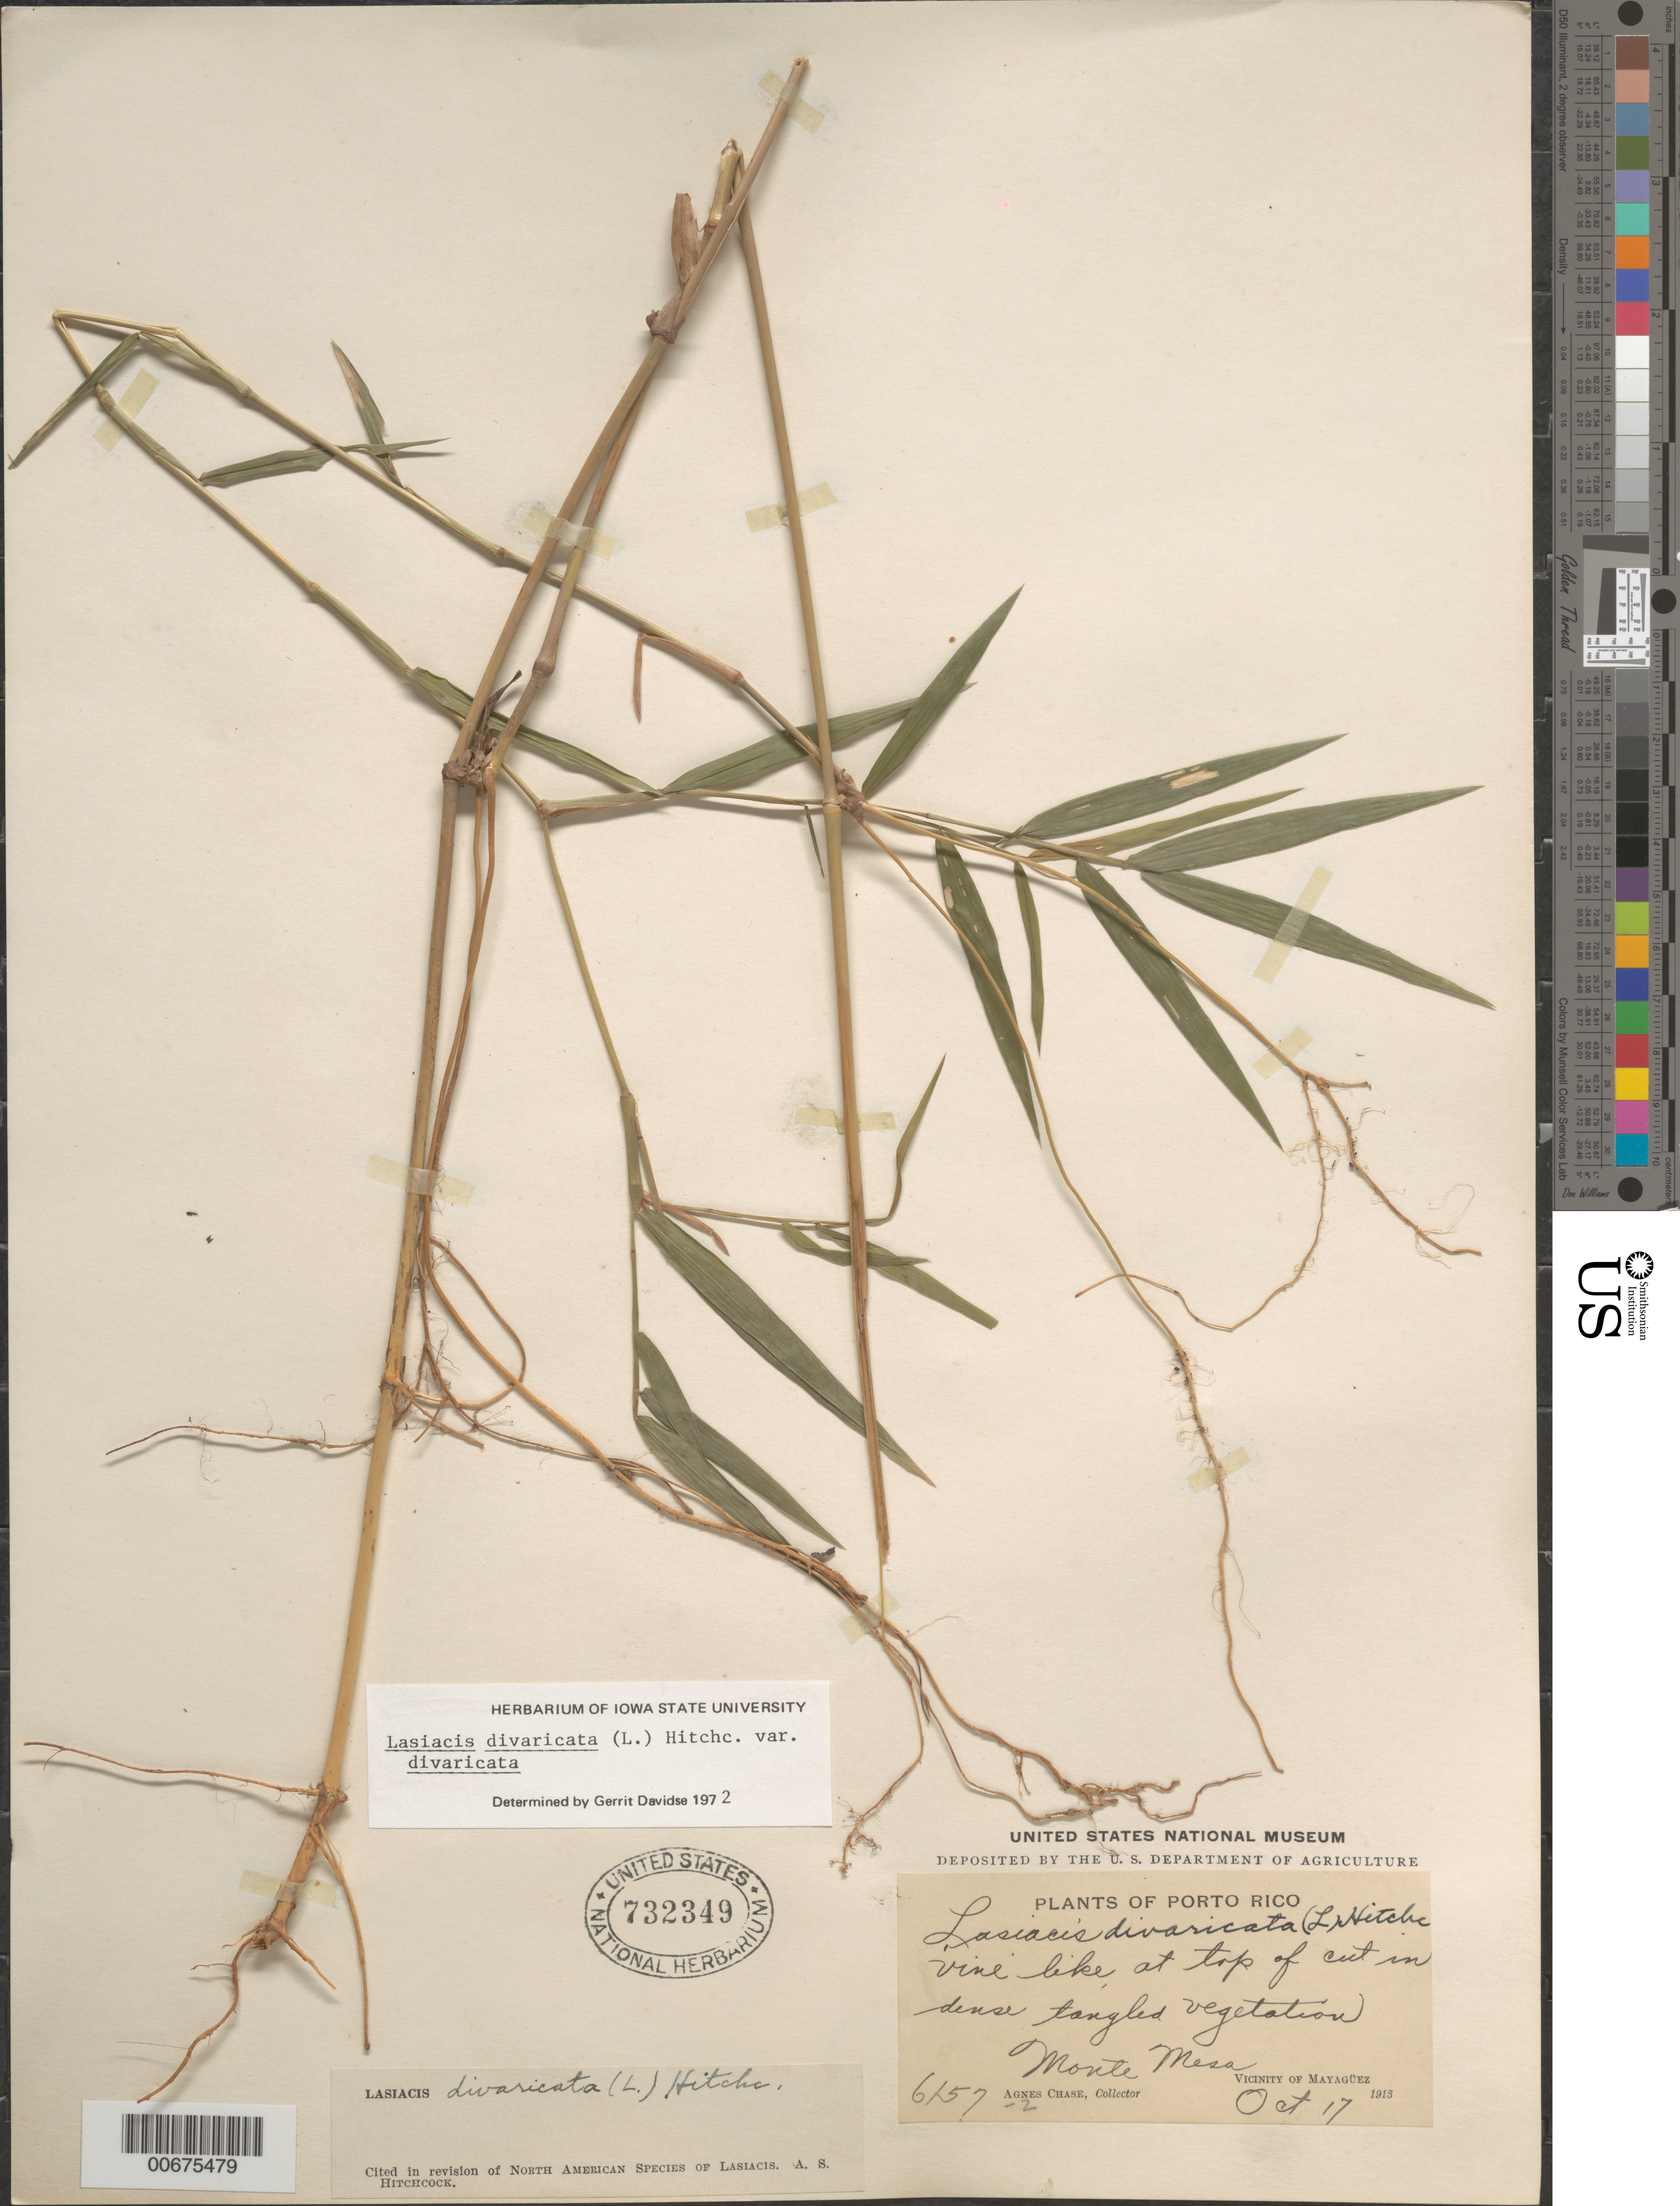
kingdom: Plantae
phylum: Tracheophyta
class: Liliopsida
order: Poales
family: Poaceae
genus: Lasiacis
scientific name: Lasiacis divaricata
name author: (L.) Hitchc.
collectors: A. Chase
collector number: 6157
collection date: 1913-10-17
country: Puerto Rico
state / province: Mayagüez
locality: Monte Mesa. Vicinity of Mayagüez.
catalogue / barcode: US 732349